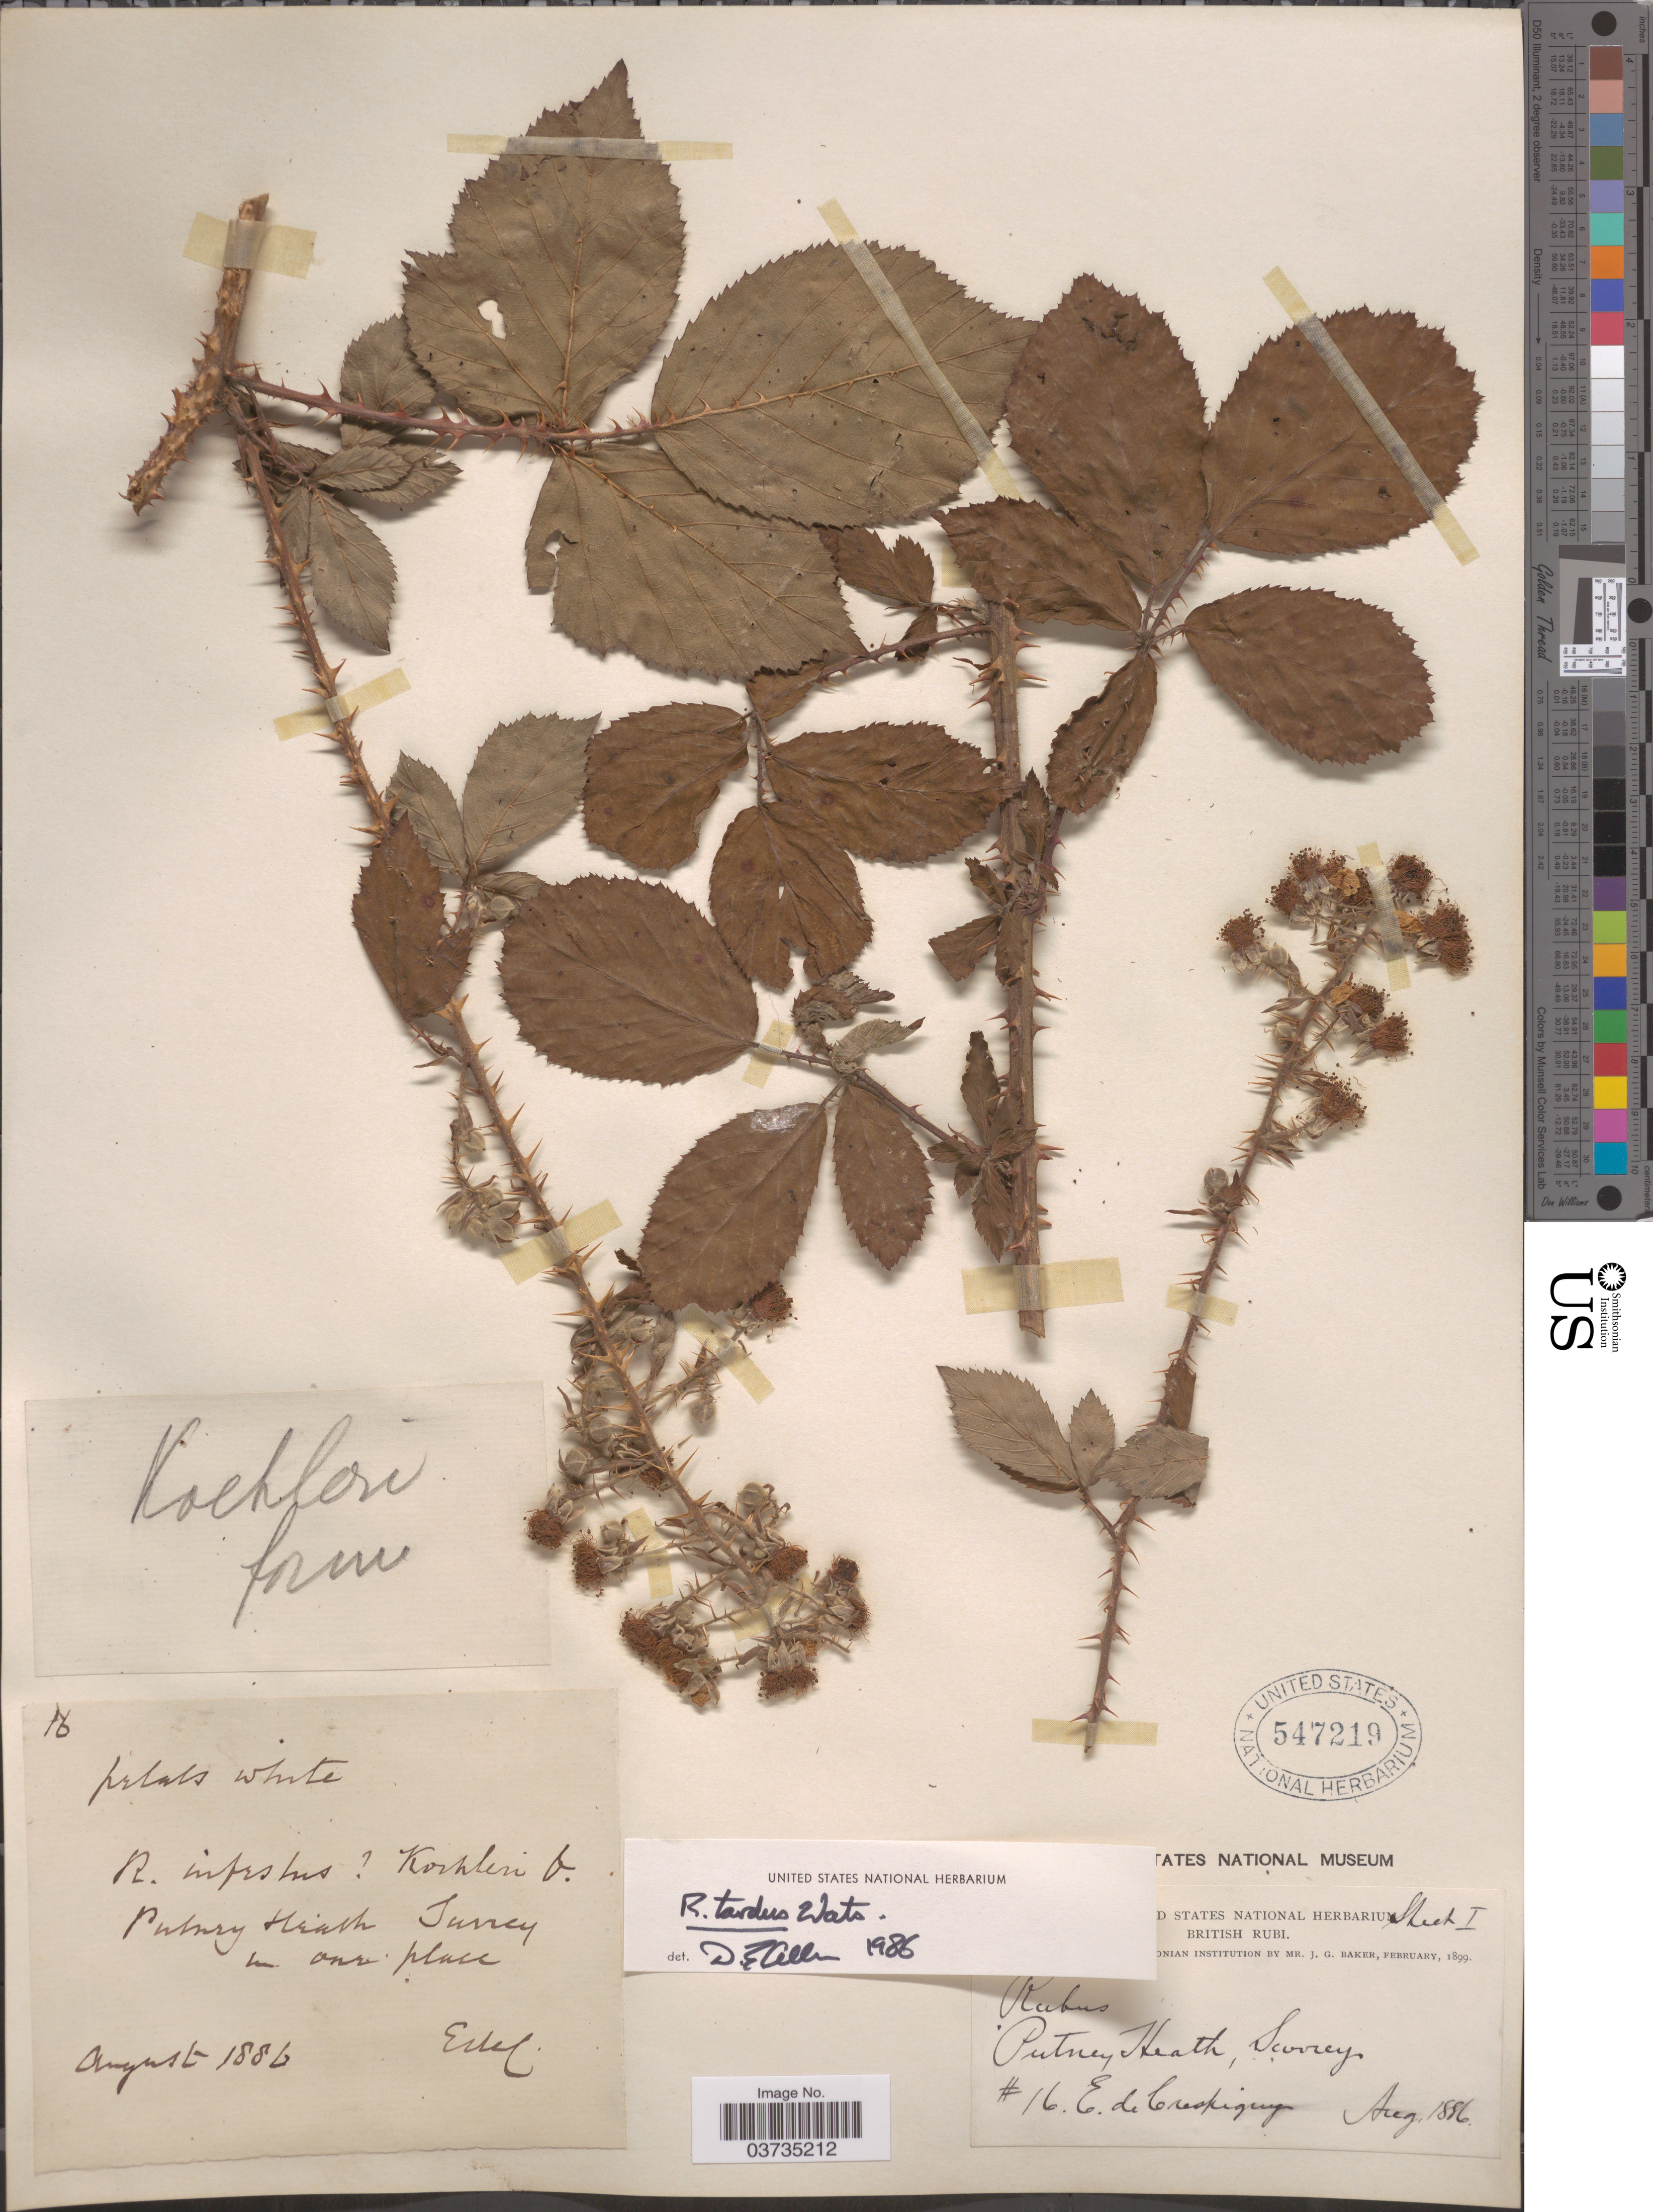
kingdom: Plantae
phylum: Tracheophyta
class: Magnoliopsida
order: Rosales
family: Rosaceae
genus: Rubus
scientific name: Rubus tardus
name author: W.C.R. Watson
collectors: E. de Crespigny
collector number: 16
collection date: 1886-08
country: United Kingdom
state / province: England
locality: Putney Heath, Surrey.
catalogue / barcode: US 547219